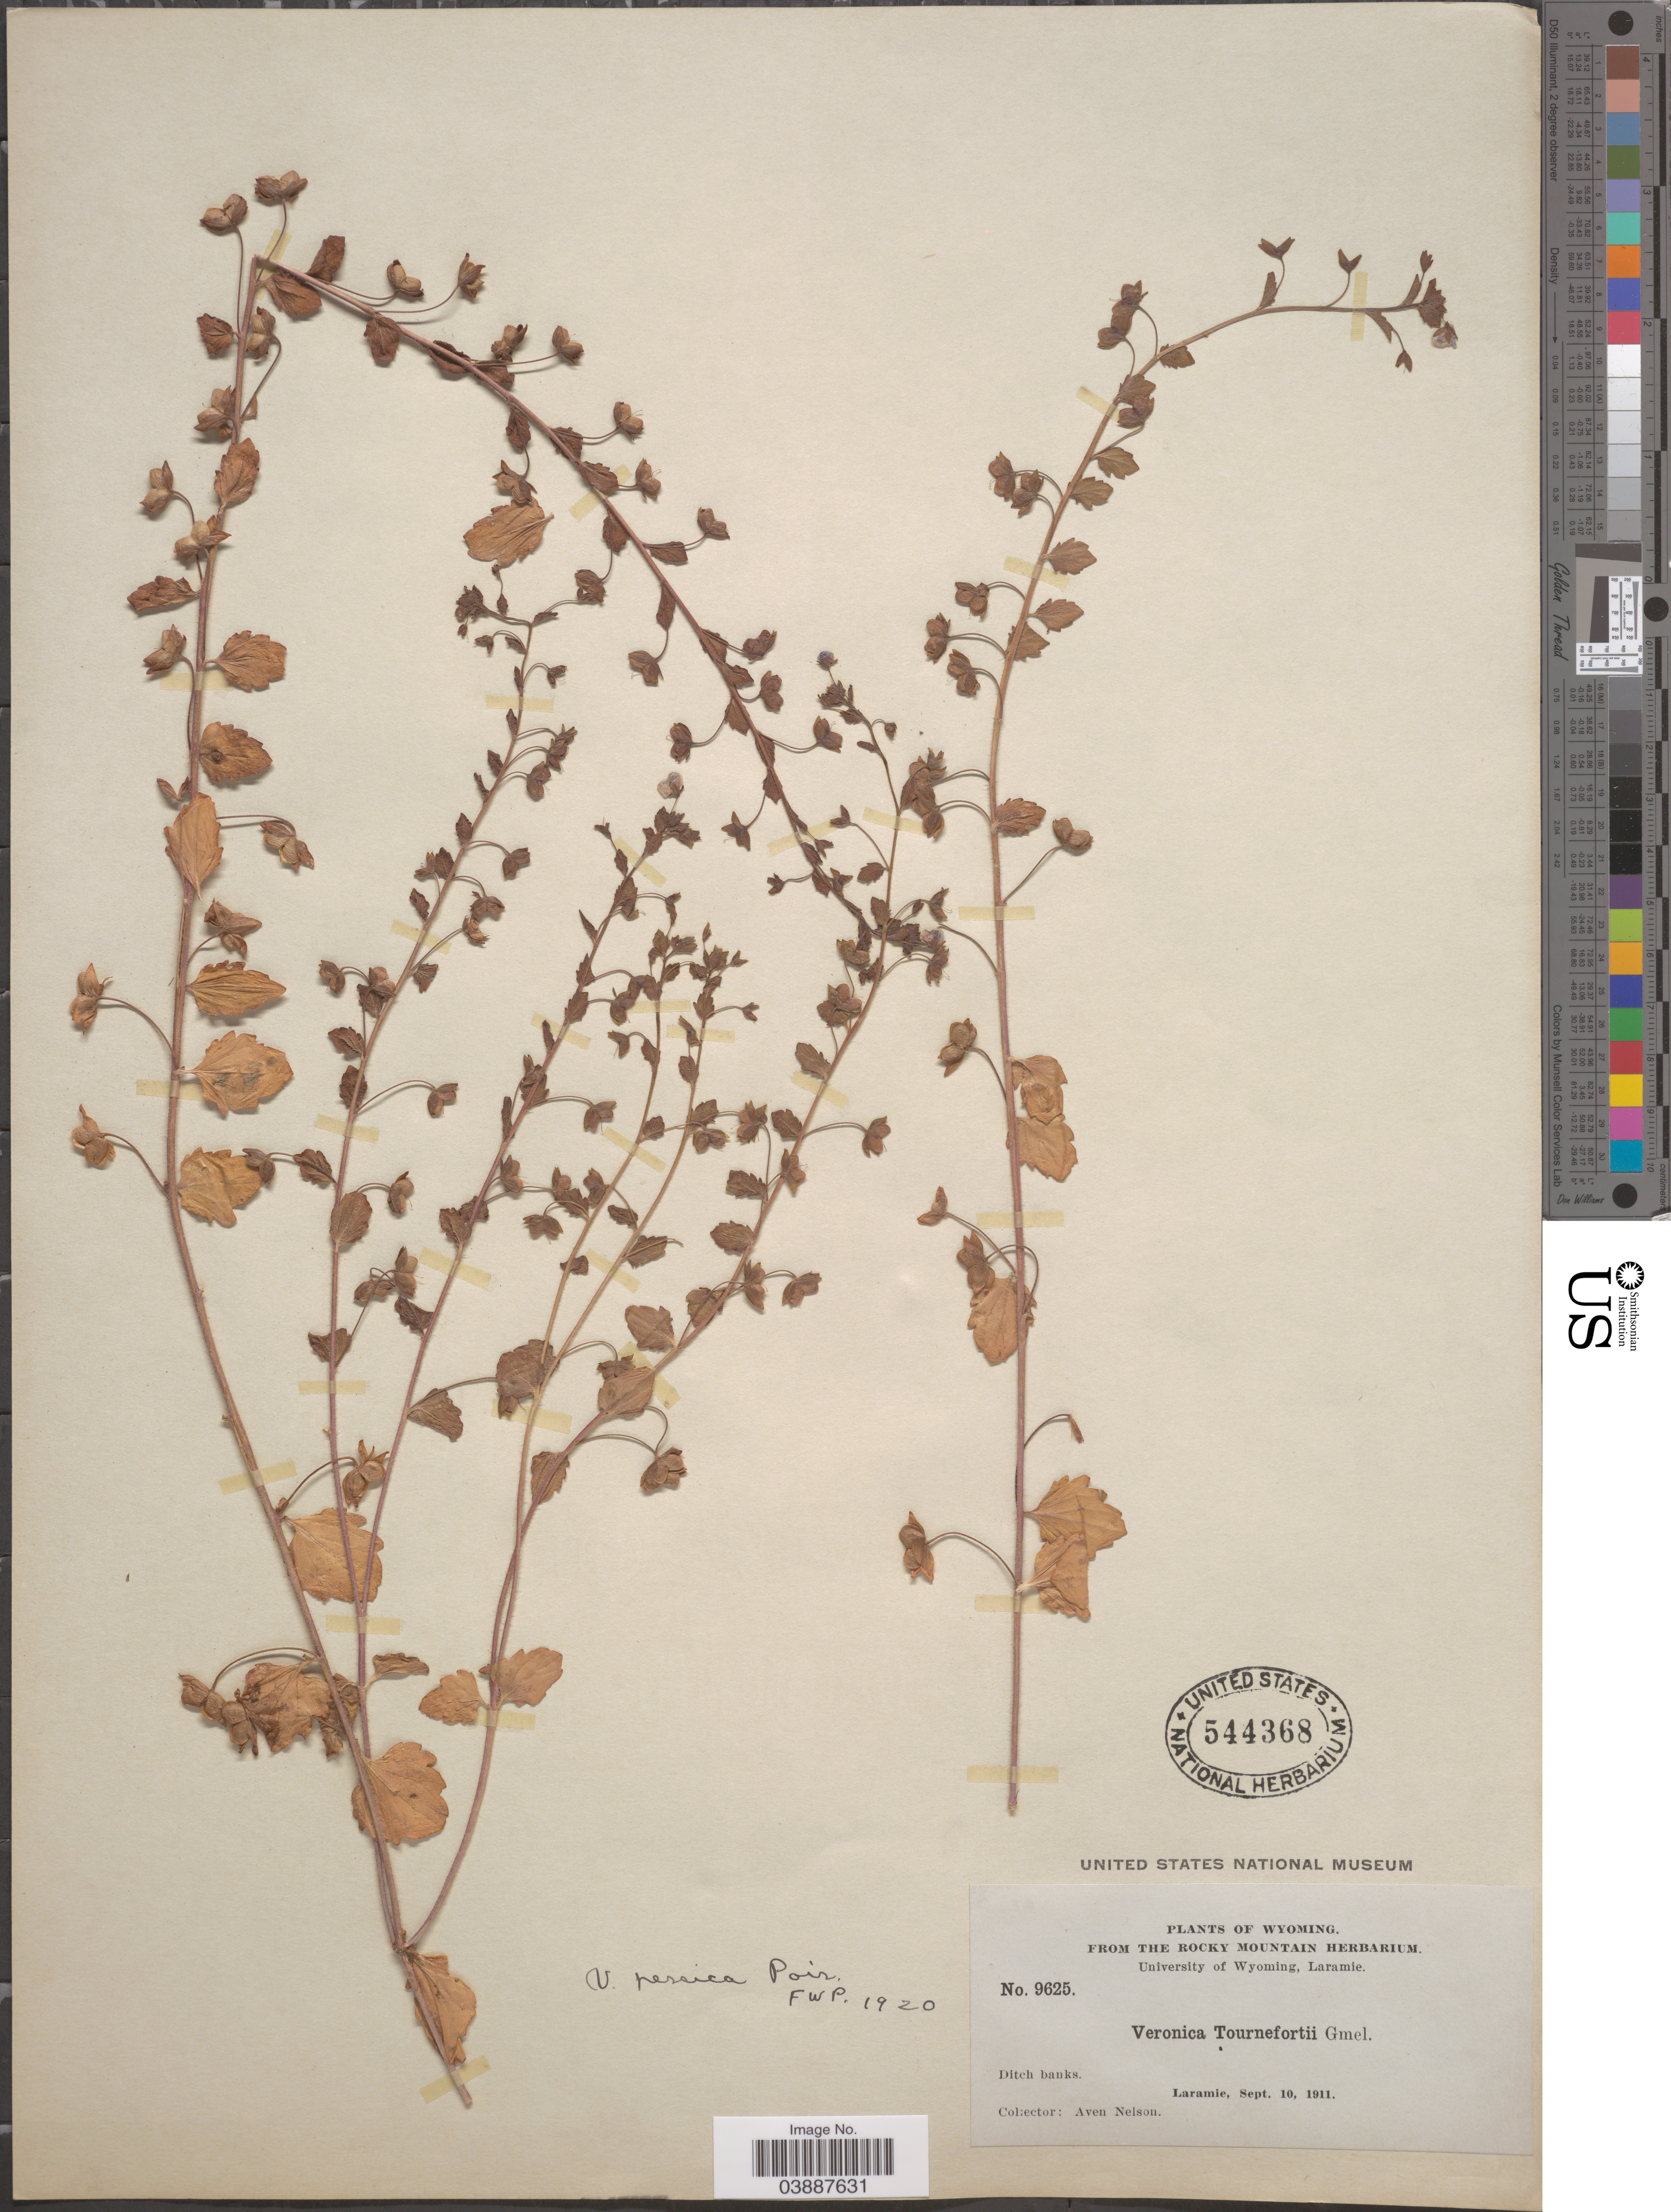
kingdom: Plantae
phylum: Tracheophyta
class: Magnoliopsida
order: Lamiales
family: Plantaginaceae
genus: Veronica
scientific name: Veronica persica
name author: Poir.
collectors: A. Nelson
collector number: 9625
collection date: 1911-09-10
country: United States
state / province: Wyoming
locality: Laramie.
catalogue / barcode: US 544368